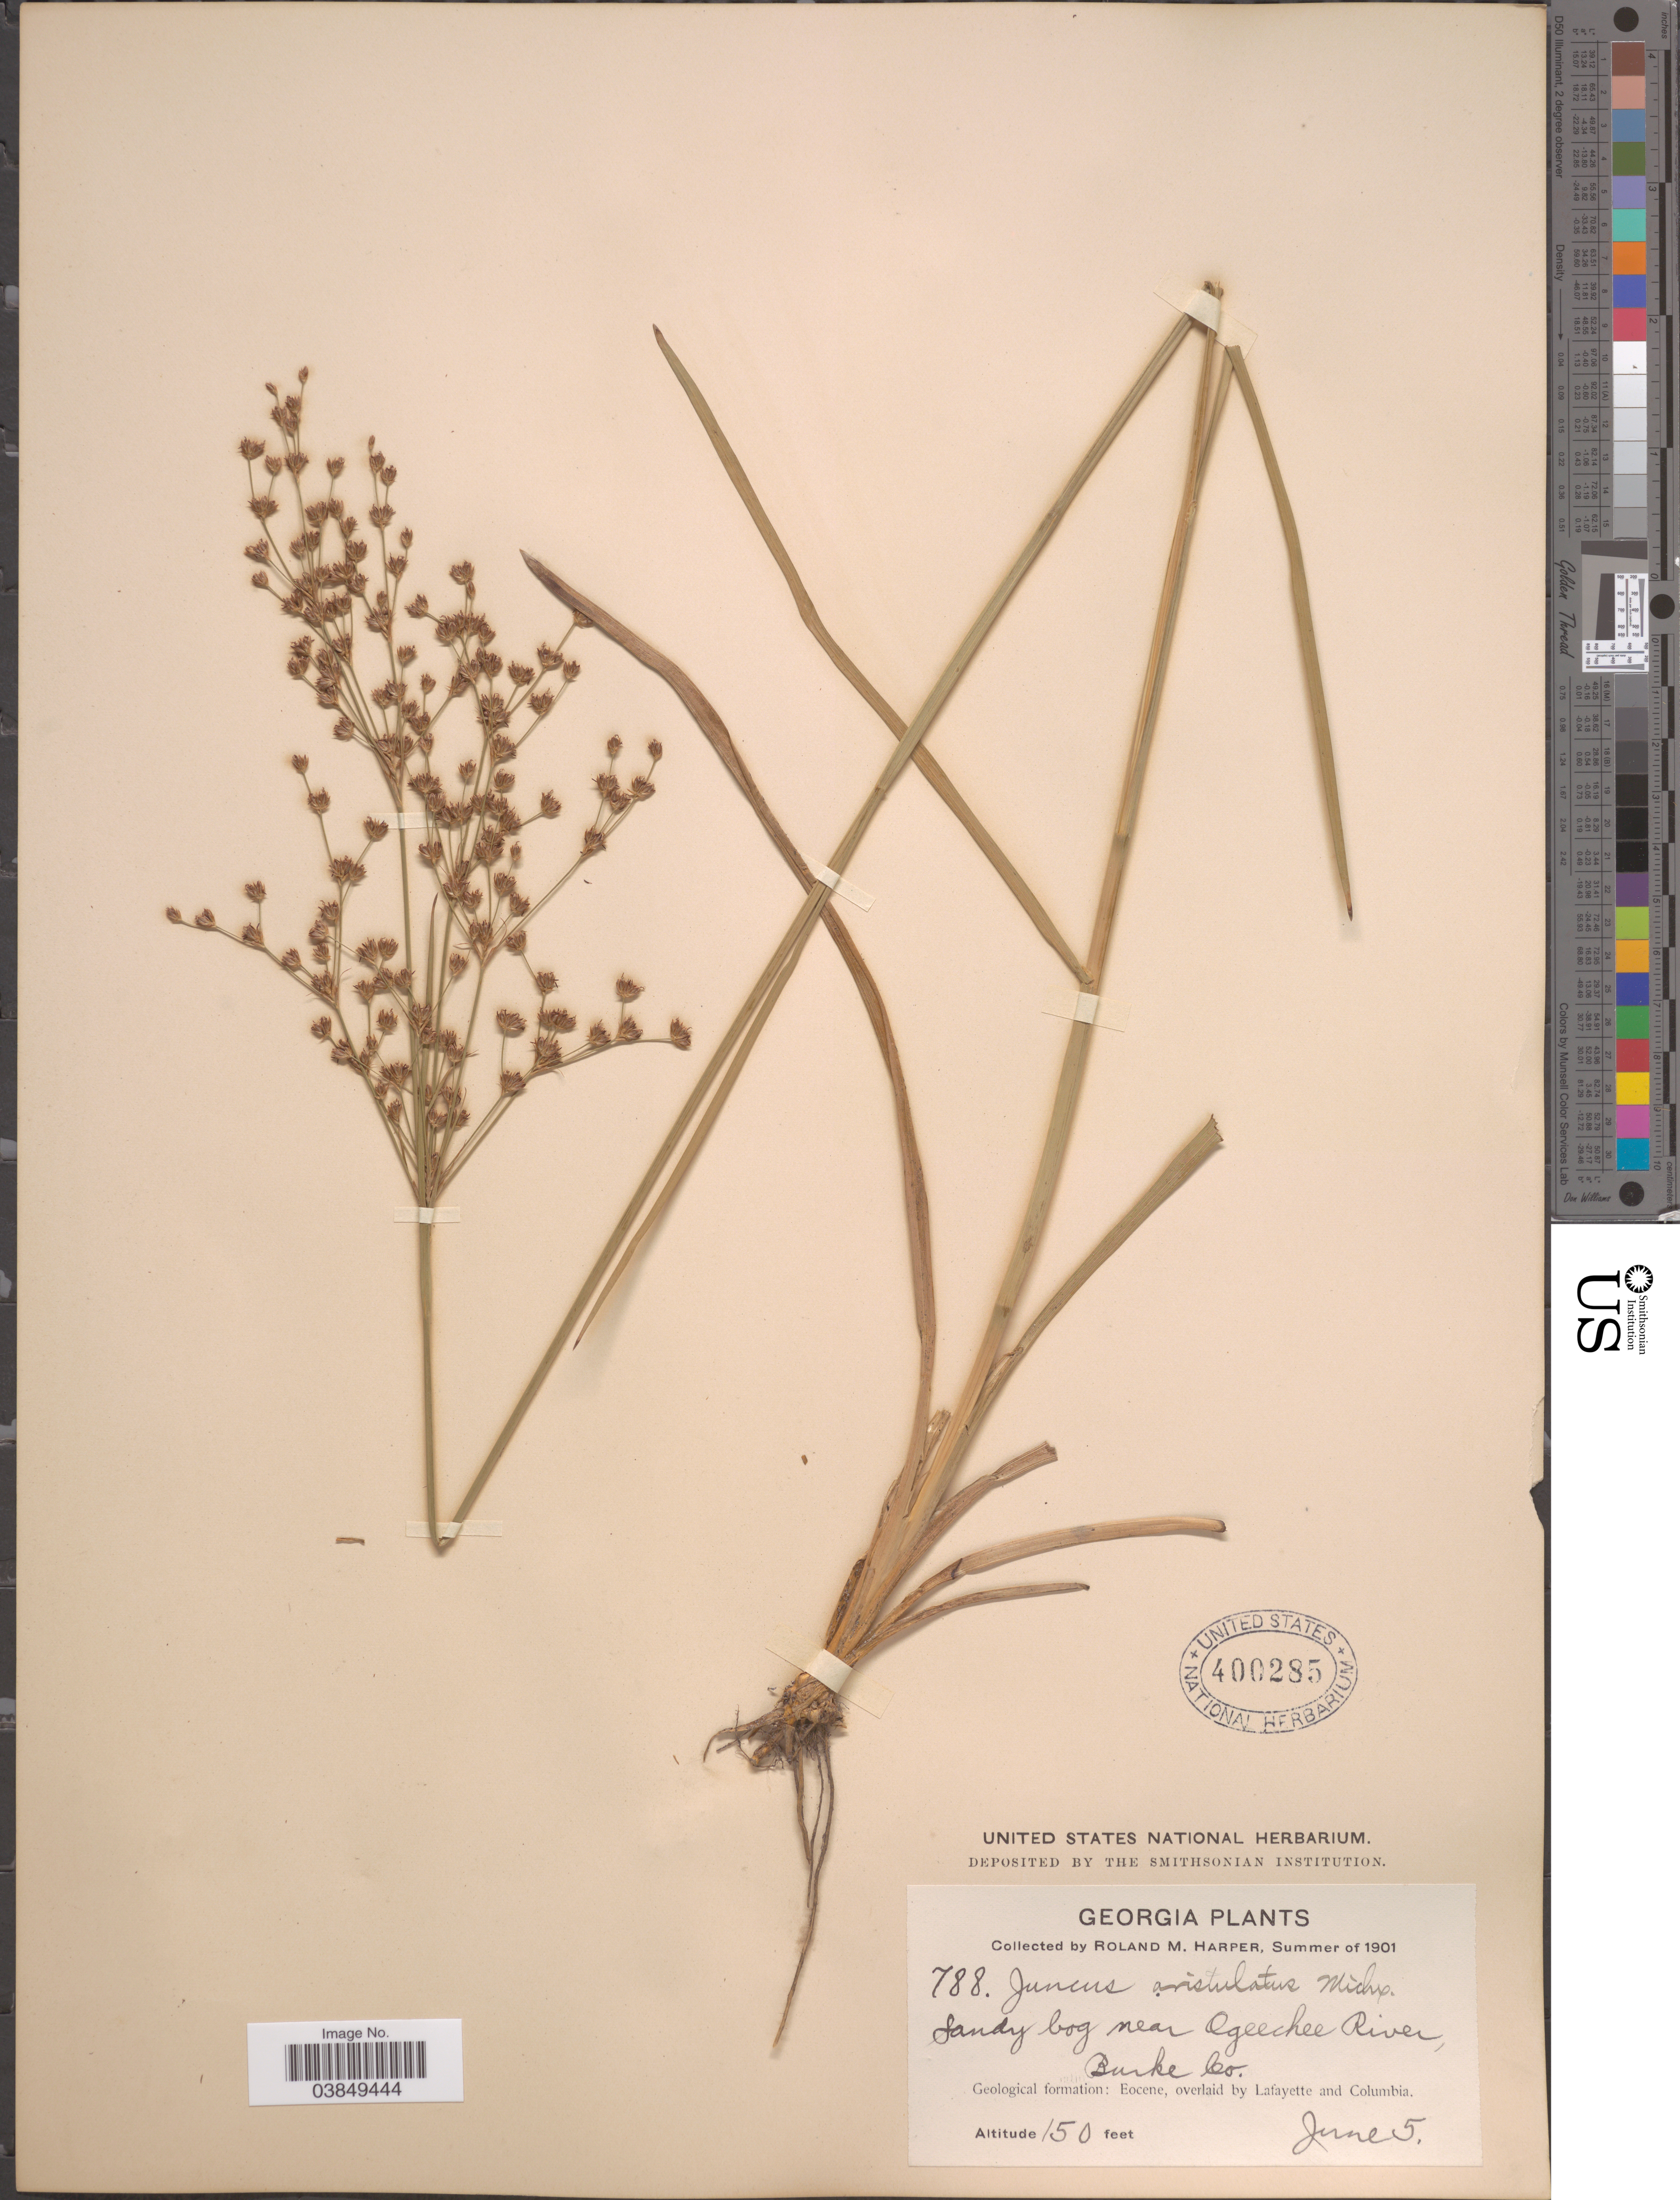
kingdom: Plantae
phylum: Tracheophyta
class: Liliopsida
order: Poales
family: Juncaceae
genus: Juncus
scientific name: Juncus aristulatus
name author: Michx.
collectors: R. M. Harper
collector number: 788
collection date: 1901-06-05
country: United States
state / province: Georgia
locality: Near Ogeechee River, Burke Co. Geological formation: Eocene, overlaid by Lafayette and Columbia.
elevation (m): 46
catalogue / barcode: US 400285